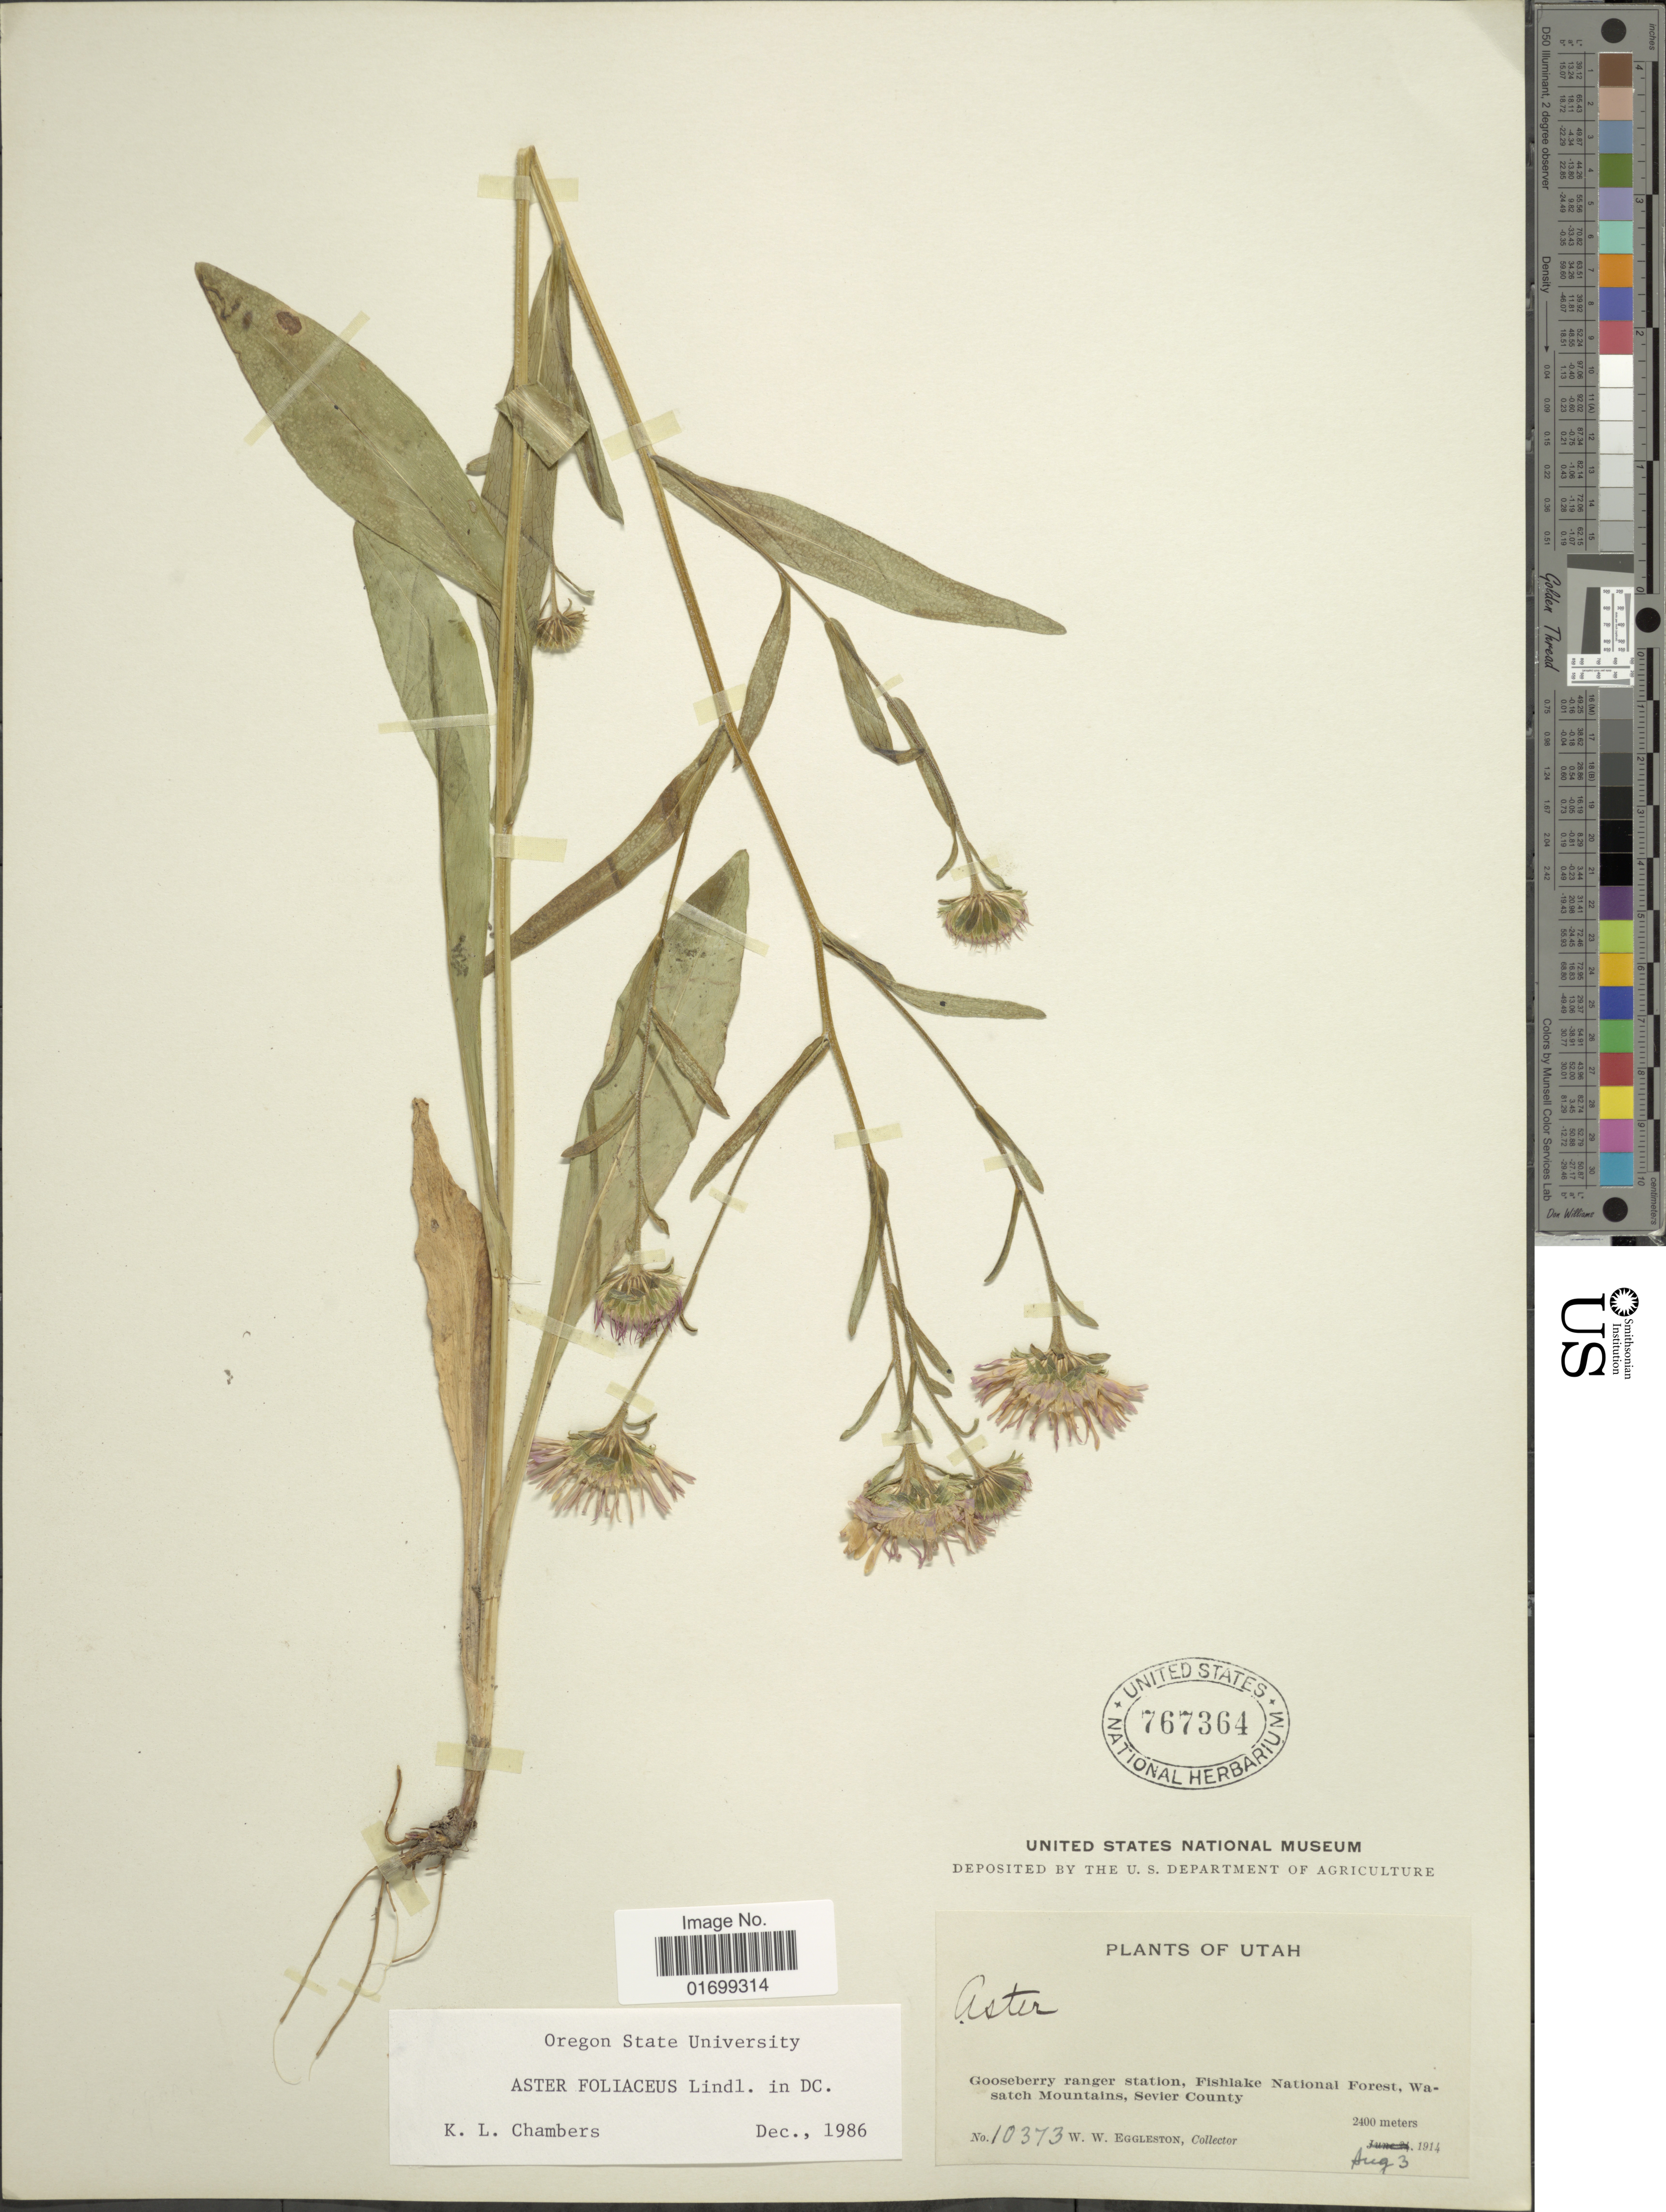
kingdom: Plantae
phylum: Tracheophyta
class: Magnoliopsida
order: Asterales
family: Asteraceae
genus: Symphyotrichum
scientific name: Symphyotrichum foliaceum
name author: (Lindl. ex DC.) G.L. Nesom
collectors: W. W. Eggleston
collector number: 10373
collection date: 1914-08-03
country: United States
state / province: Utah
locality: Goosberry ranger station, fishlake National Forest, Wasatch Mountains, Sevier County.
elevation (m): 2400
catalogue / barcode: US 767364